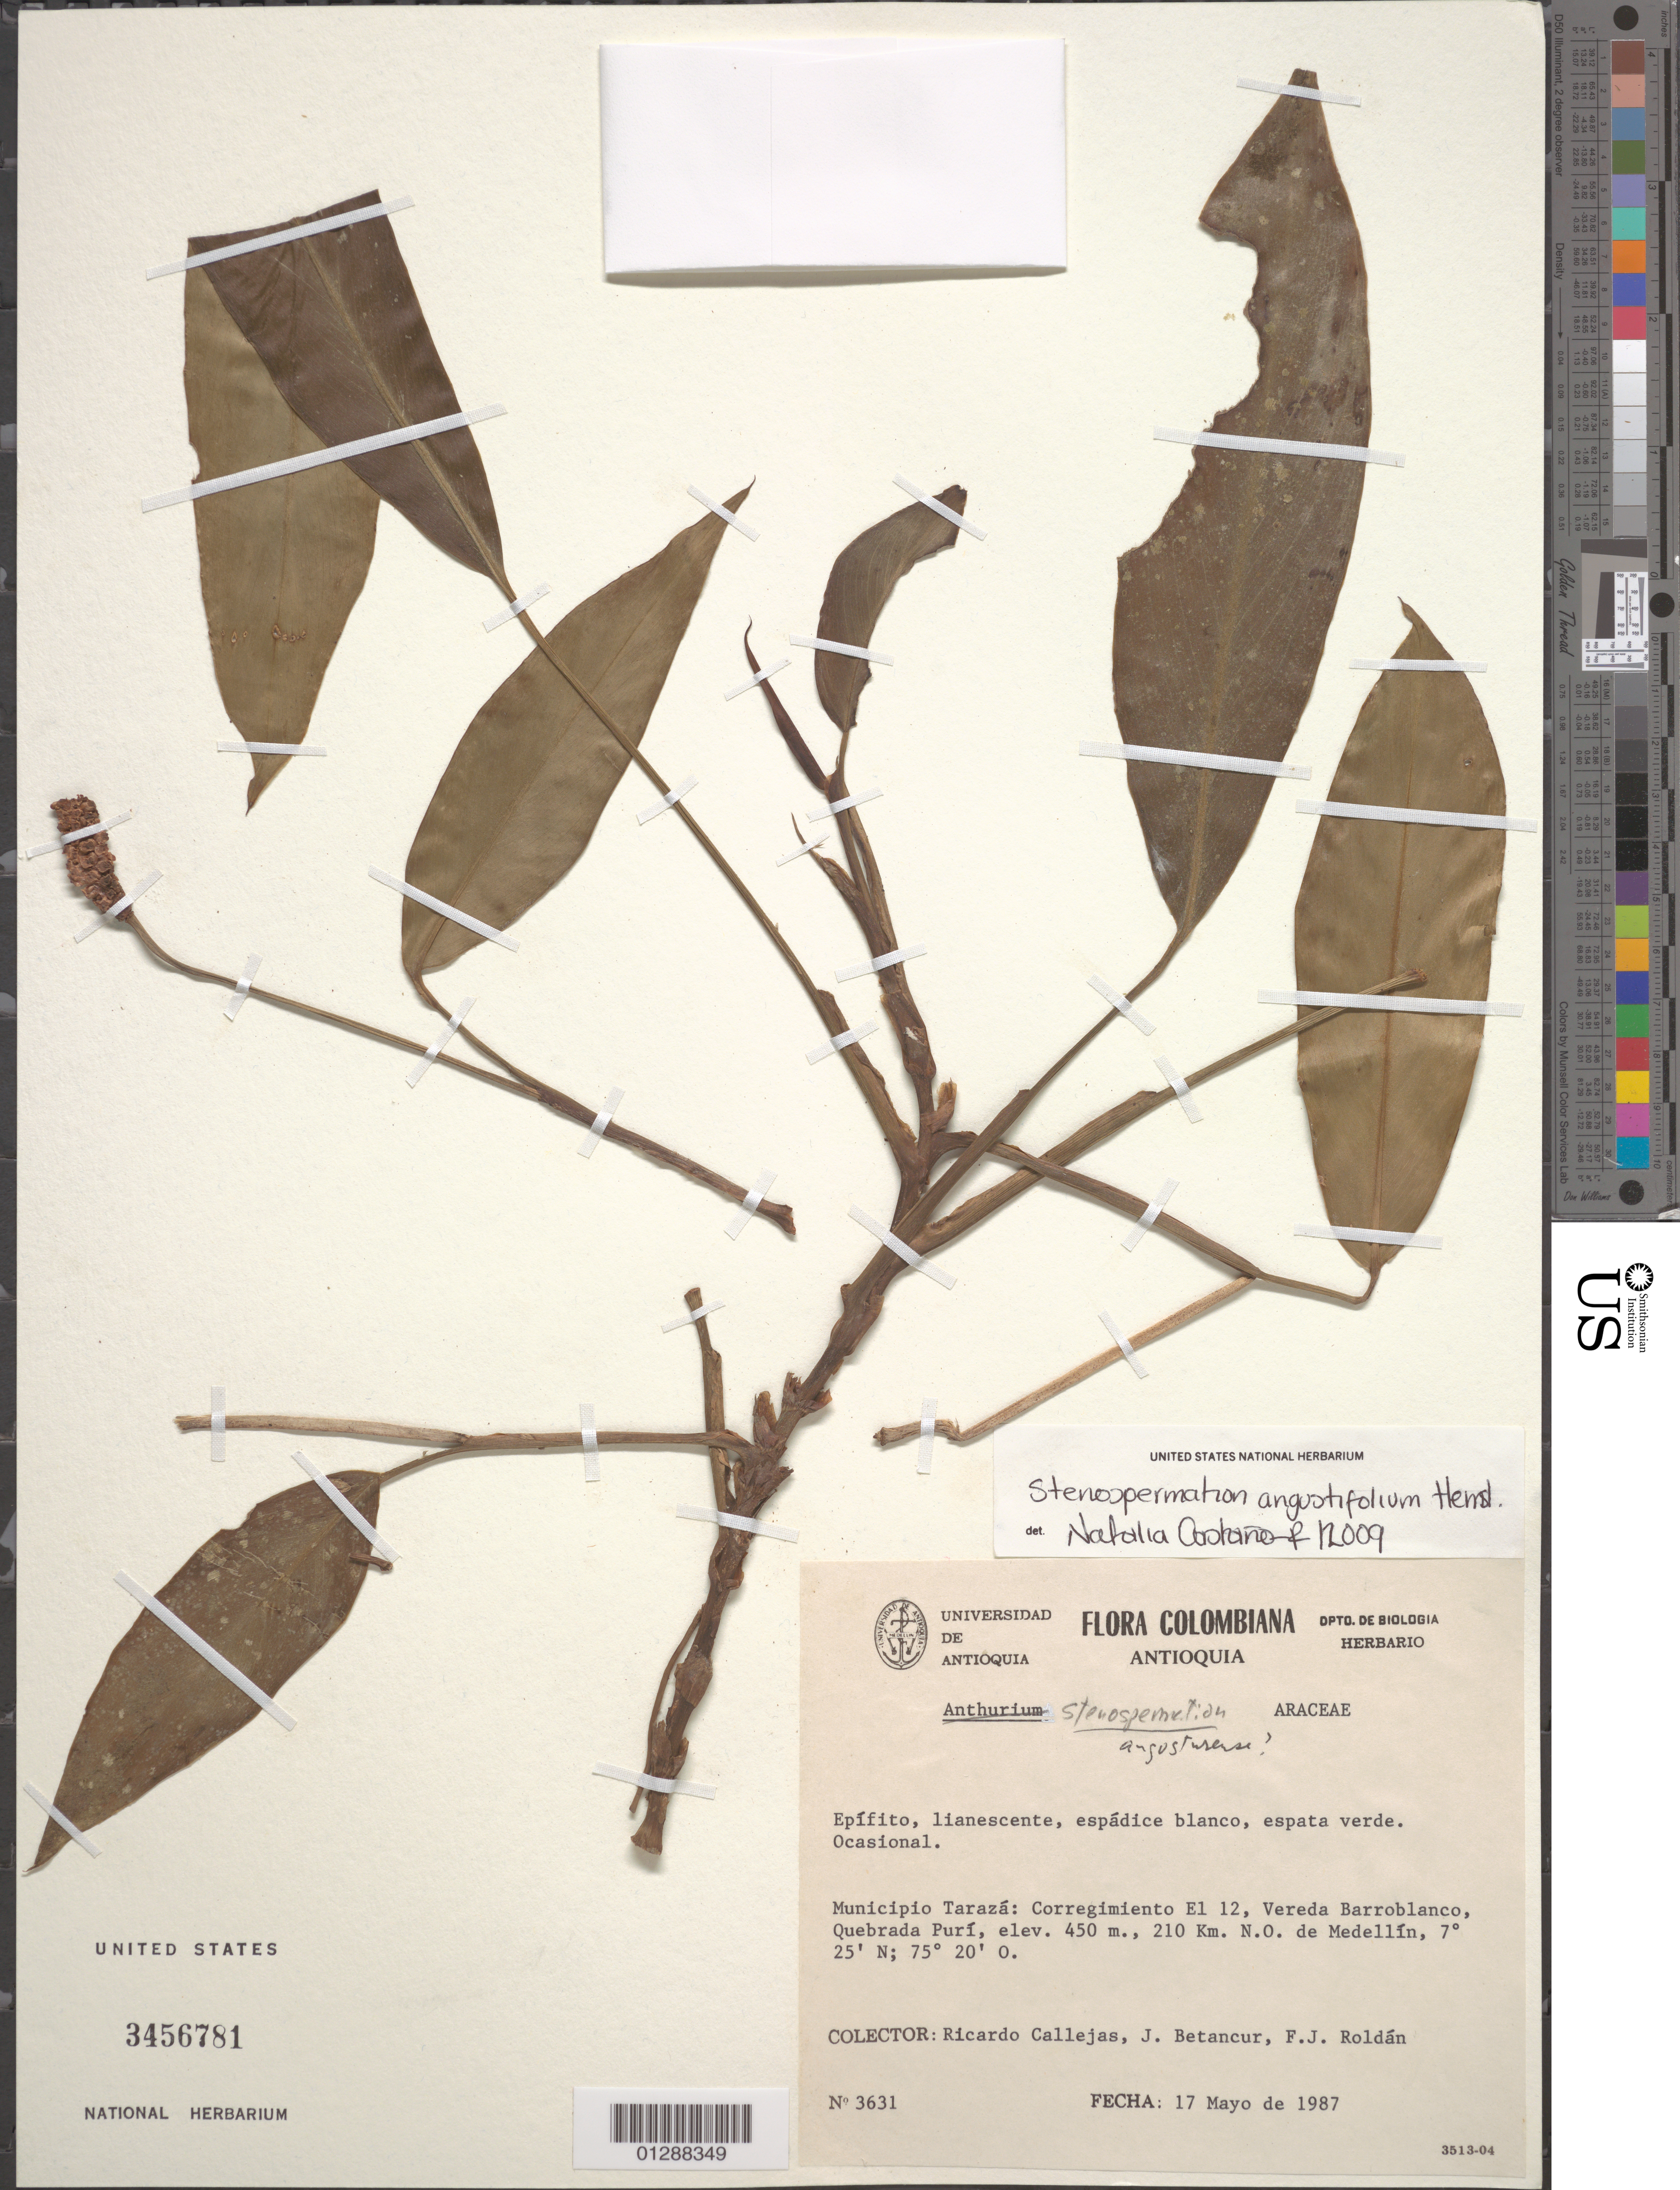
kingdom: Plantae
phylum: Tracheophyta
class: Liliopsida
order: Alismatales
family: Araceae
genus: Stenospermation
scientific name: Stenospermation angustifolium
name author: Hemsl.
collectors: R. Callejas, J. Betancur & F. J. Roldán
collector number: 3631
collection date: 1987-05-17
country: Colombia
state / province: Antioquia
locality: Municipio Tarazá: Corregimiento El 12, Vereda Barroblanco, Quebrada Purí, 210 Km. N.O. de Medellín.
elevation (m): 450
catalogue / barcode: US 3456781